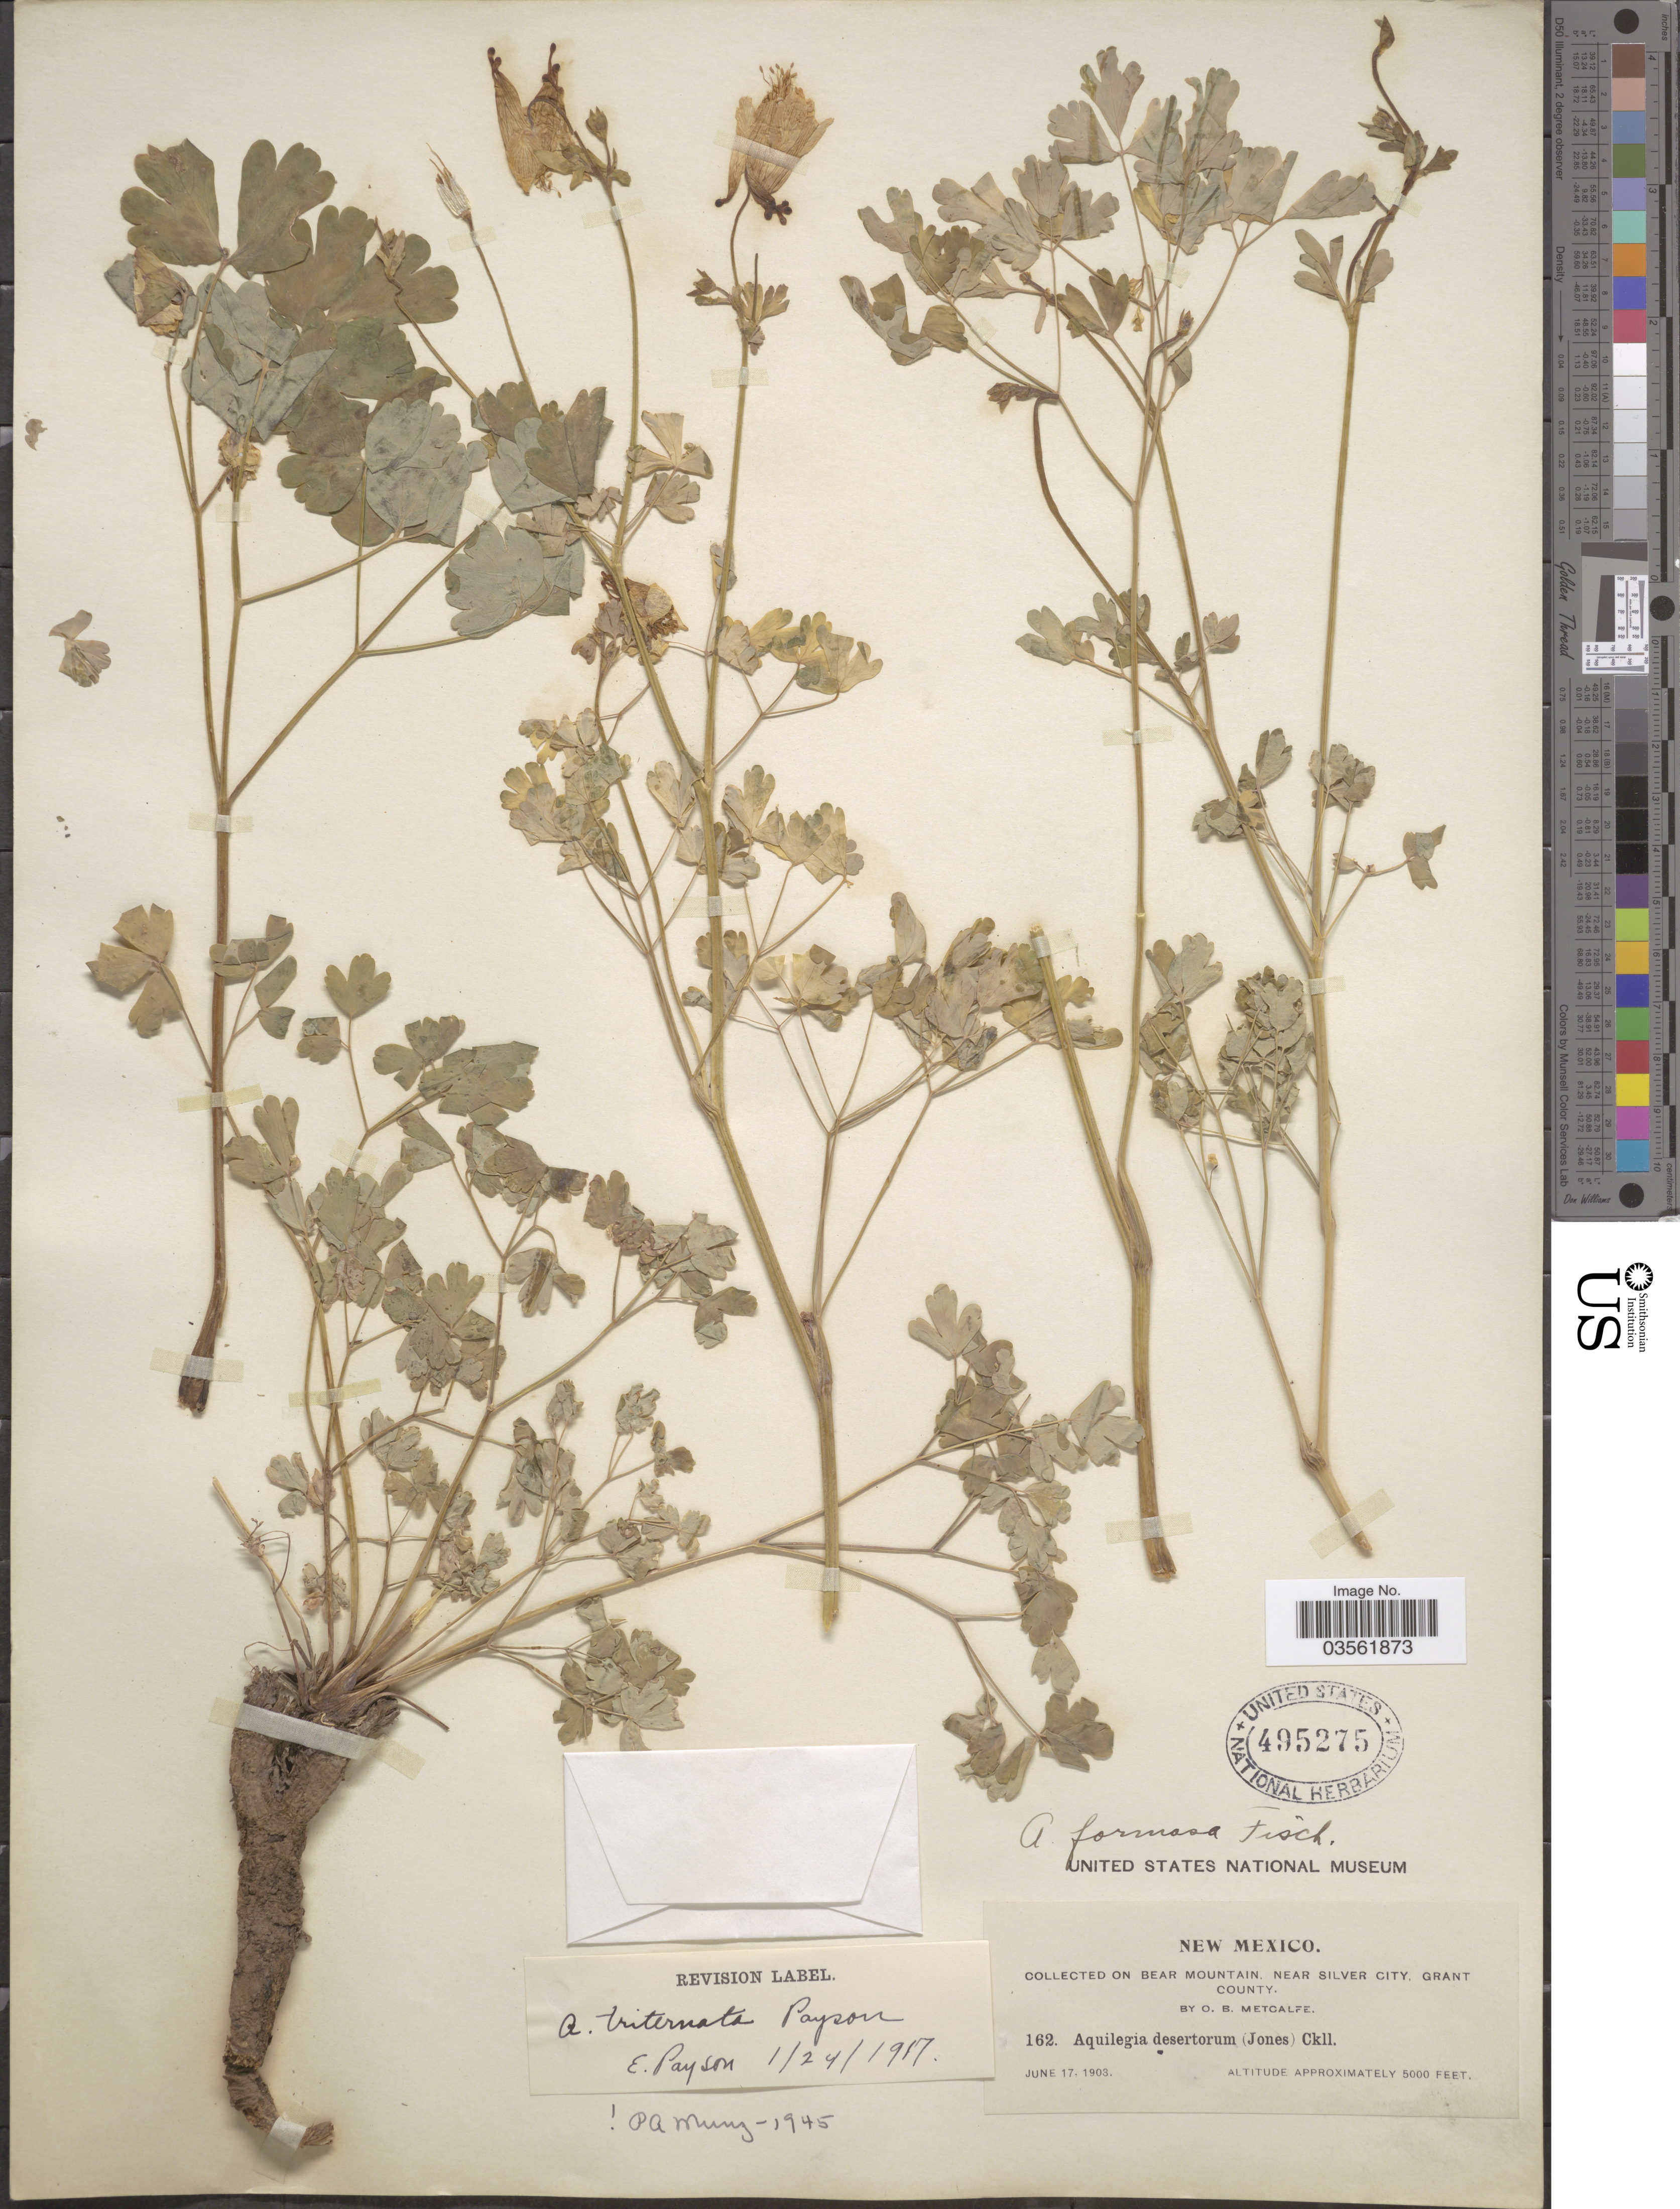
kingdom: Plantae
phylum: Tracheophyta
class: Magnoliopsida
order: Ranunculales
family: Ranunculaceae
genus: Aquilegia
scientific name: Aquilegia triternata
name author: Payson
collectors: O. B. Metcalfe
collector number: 162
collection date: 1903-06-17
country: United States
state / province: New Mexico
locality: Bear Mountain, near Silver City, Grant County.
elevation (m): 1524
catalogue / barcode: US 495275